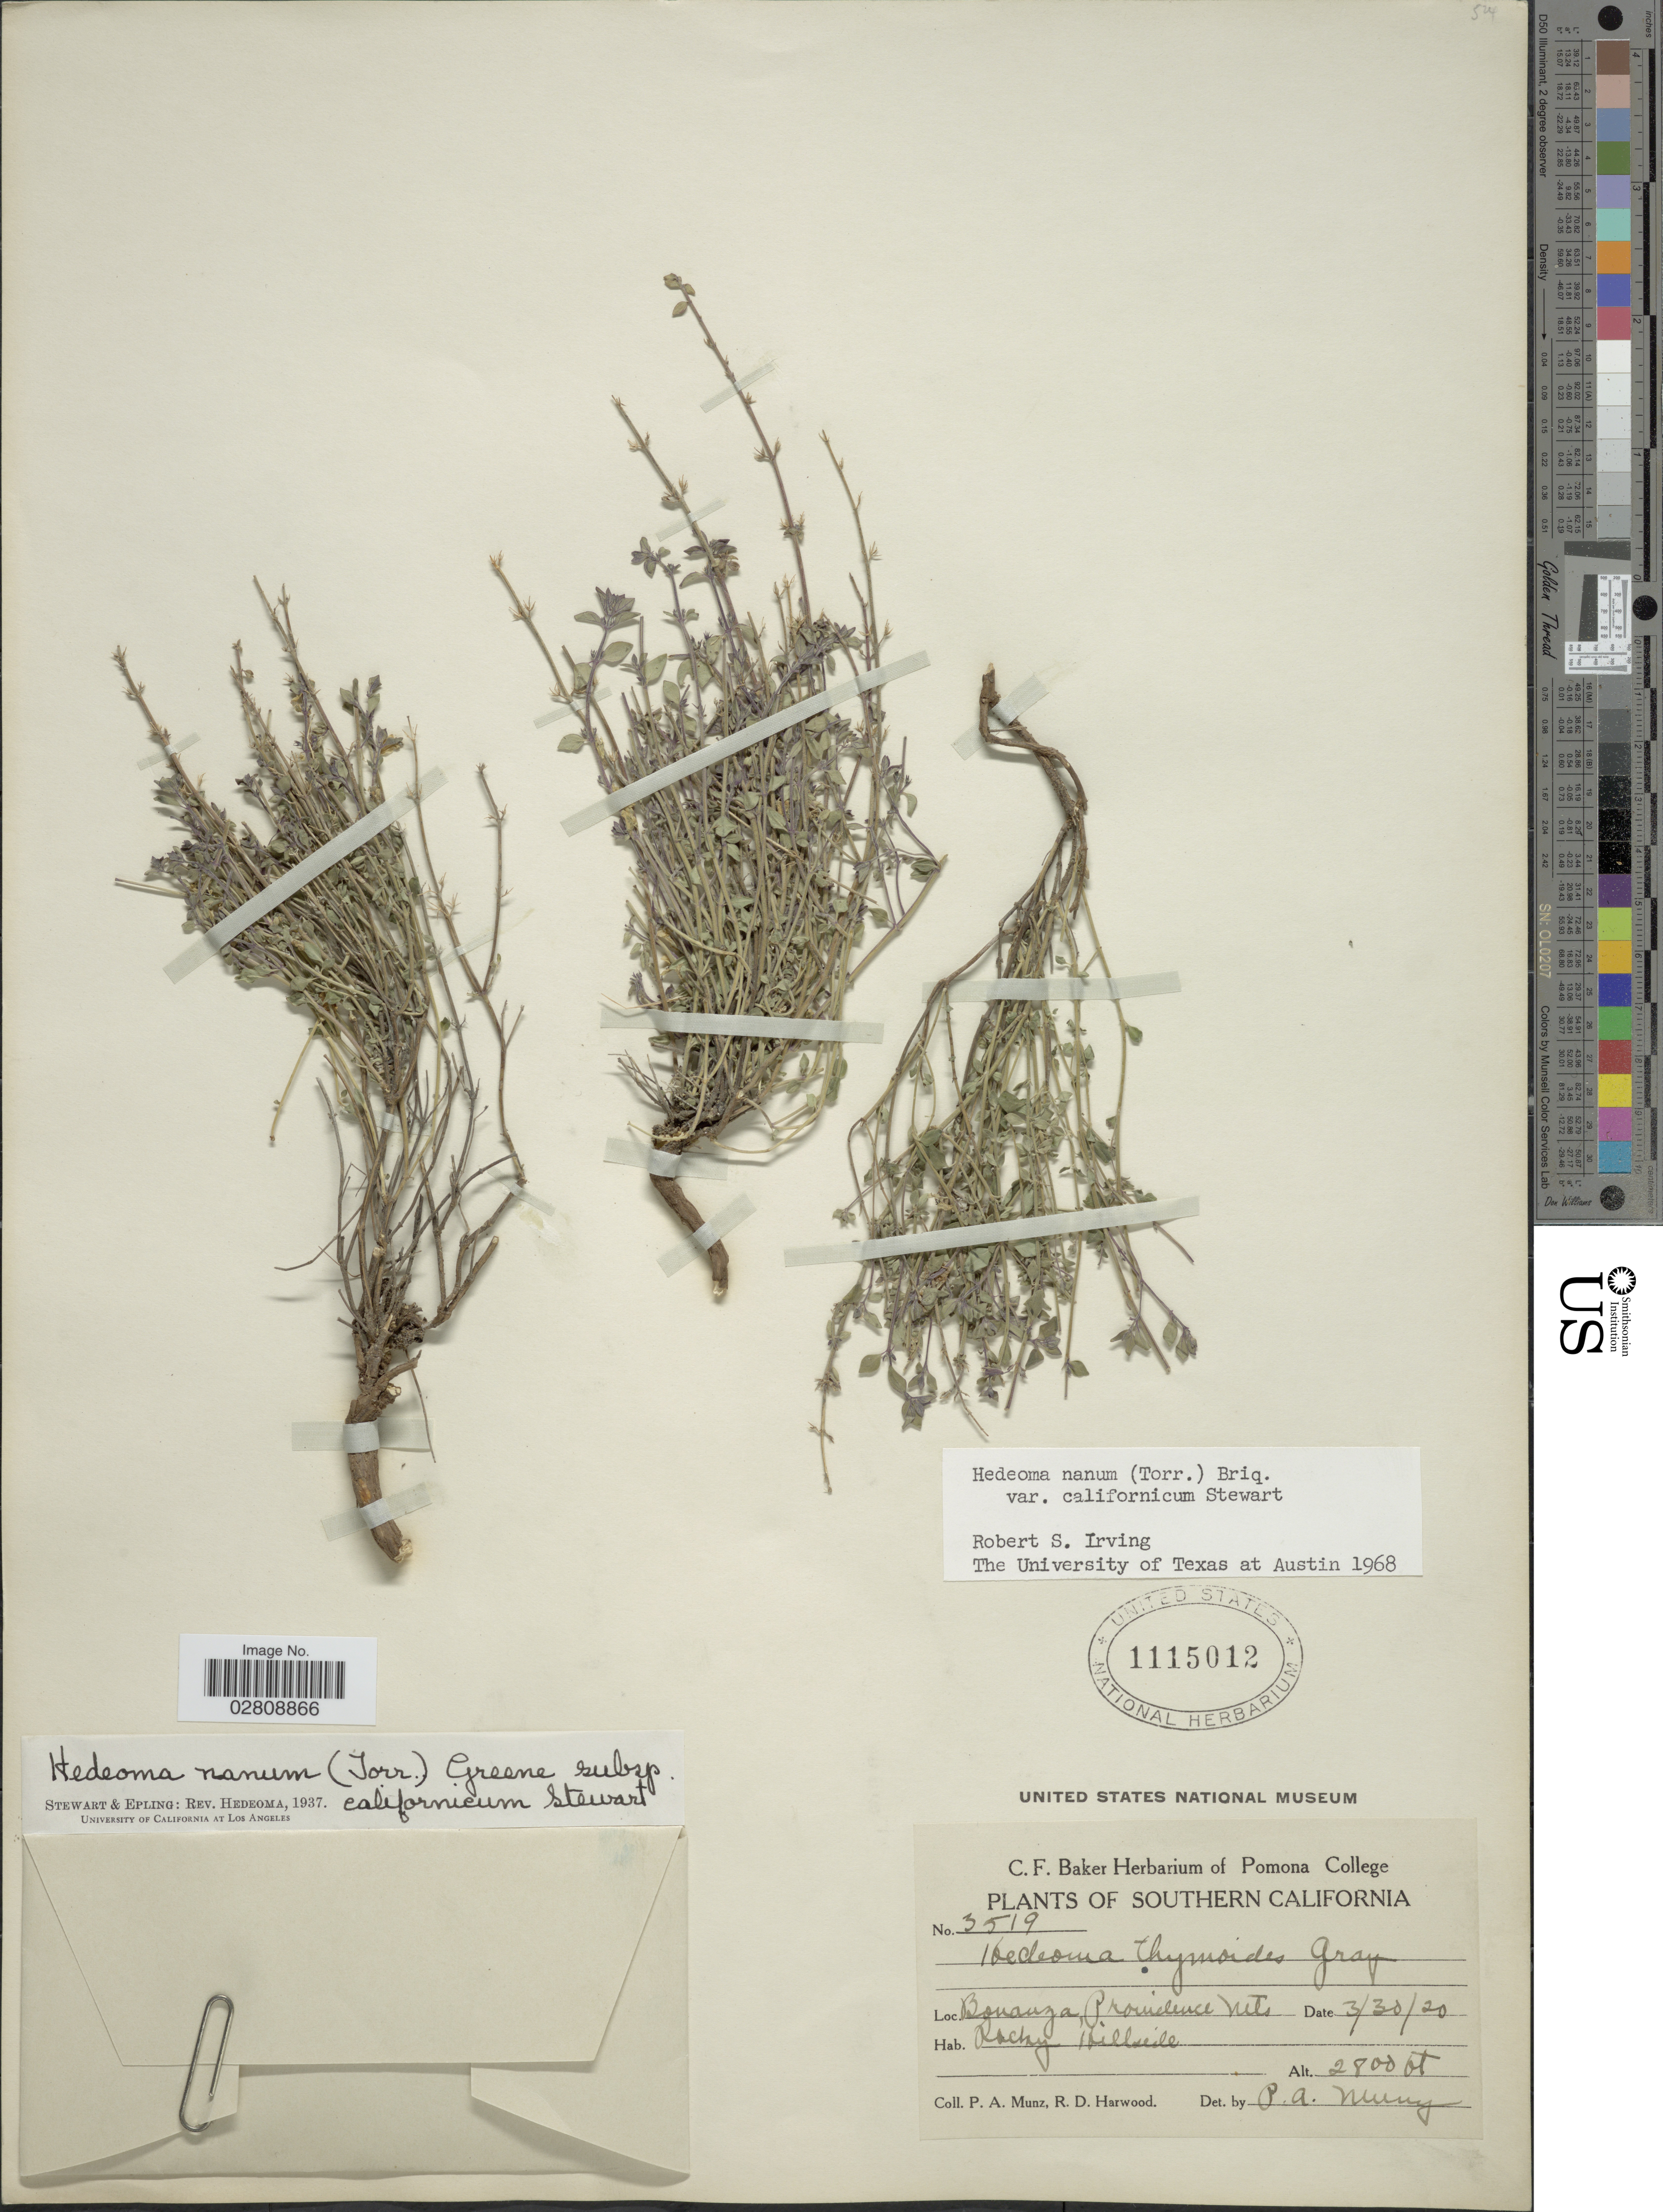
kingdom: Plantae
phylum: Tracheophyta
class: Magnoliopsida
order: Lamiales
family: Lamiaceae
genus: Hedeoma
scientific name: Hedeoma nana subsp. californica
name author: W.S. Stewart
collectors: P. A. Munz & R. Harwood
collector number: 3519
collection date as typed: Transcribed d/m/y: 30/3/20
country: United States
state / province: California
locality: Southern California, Bonanza, Providence Mts.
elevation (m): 853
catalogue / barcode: US 1115012